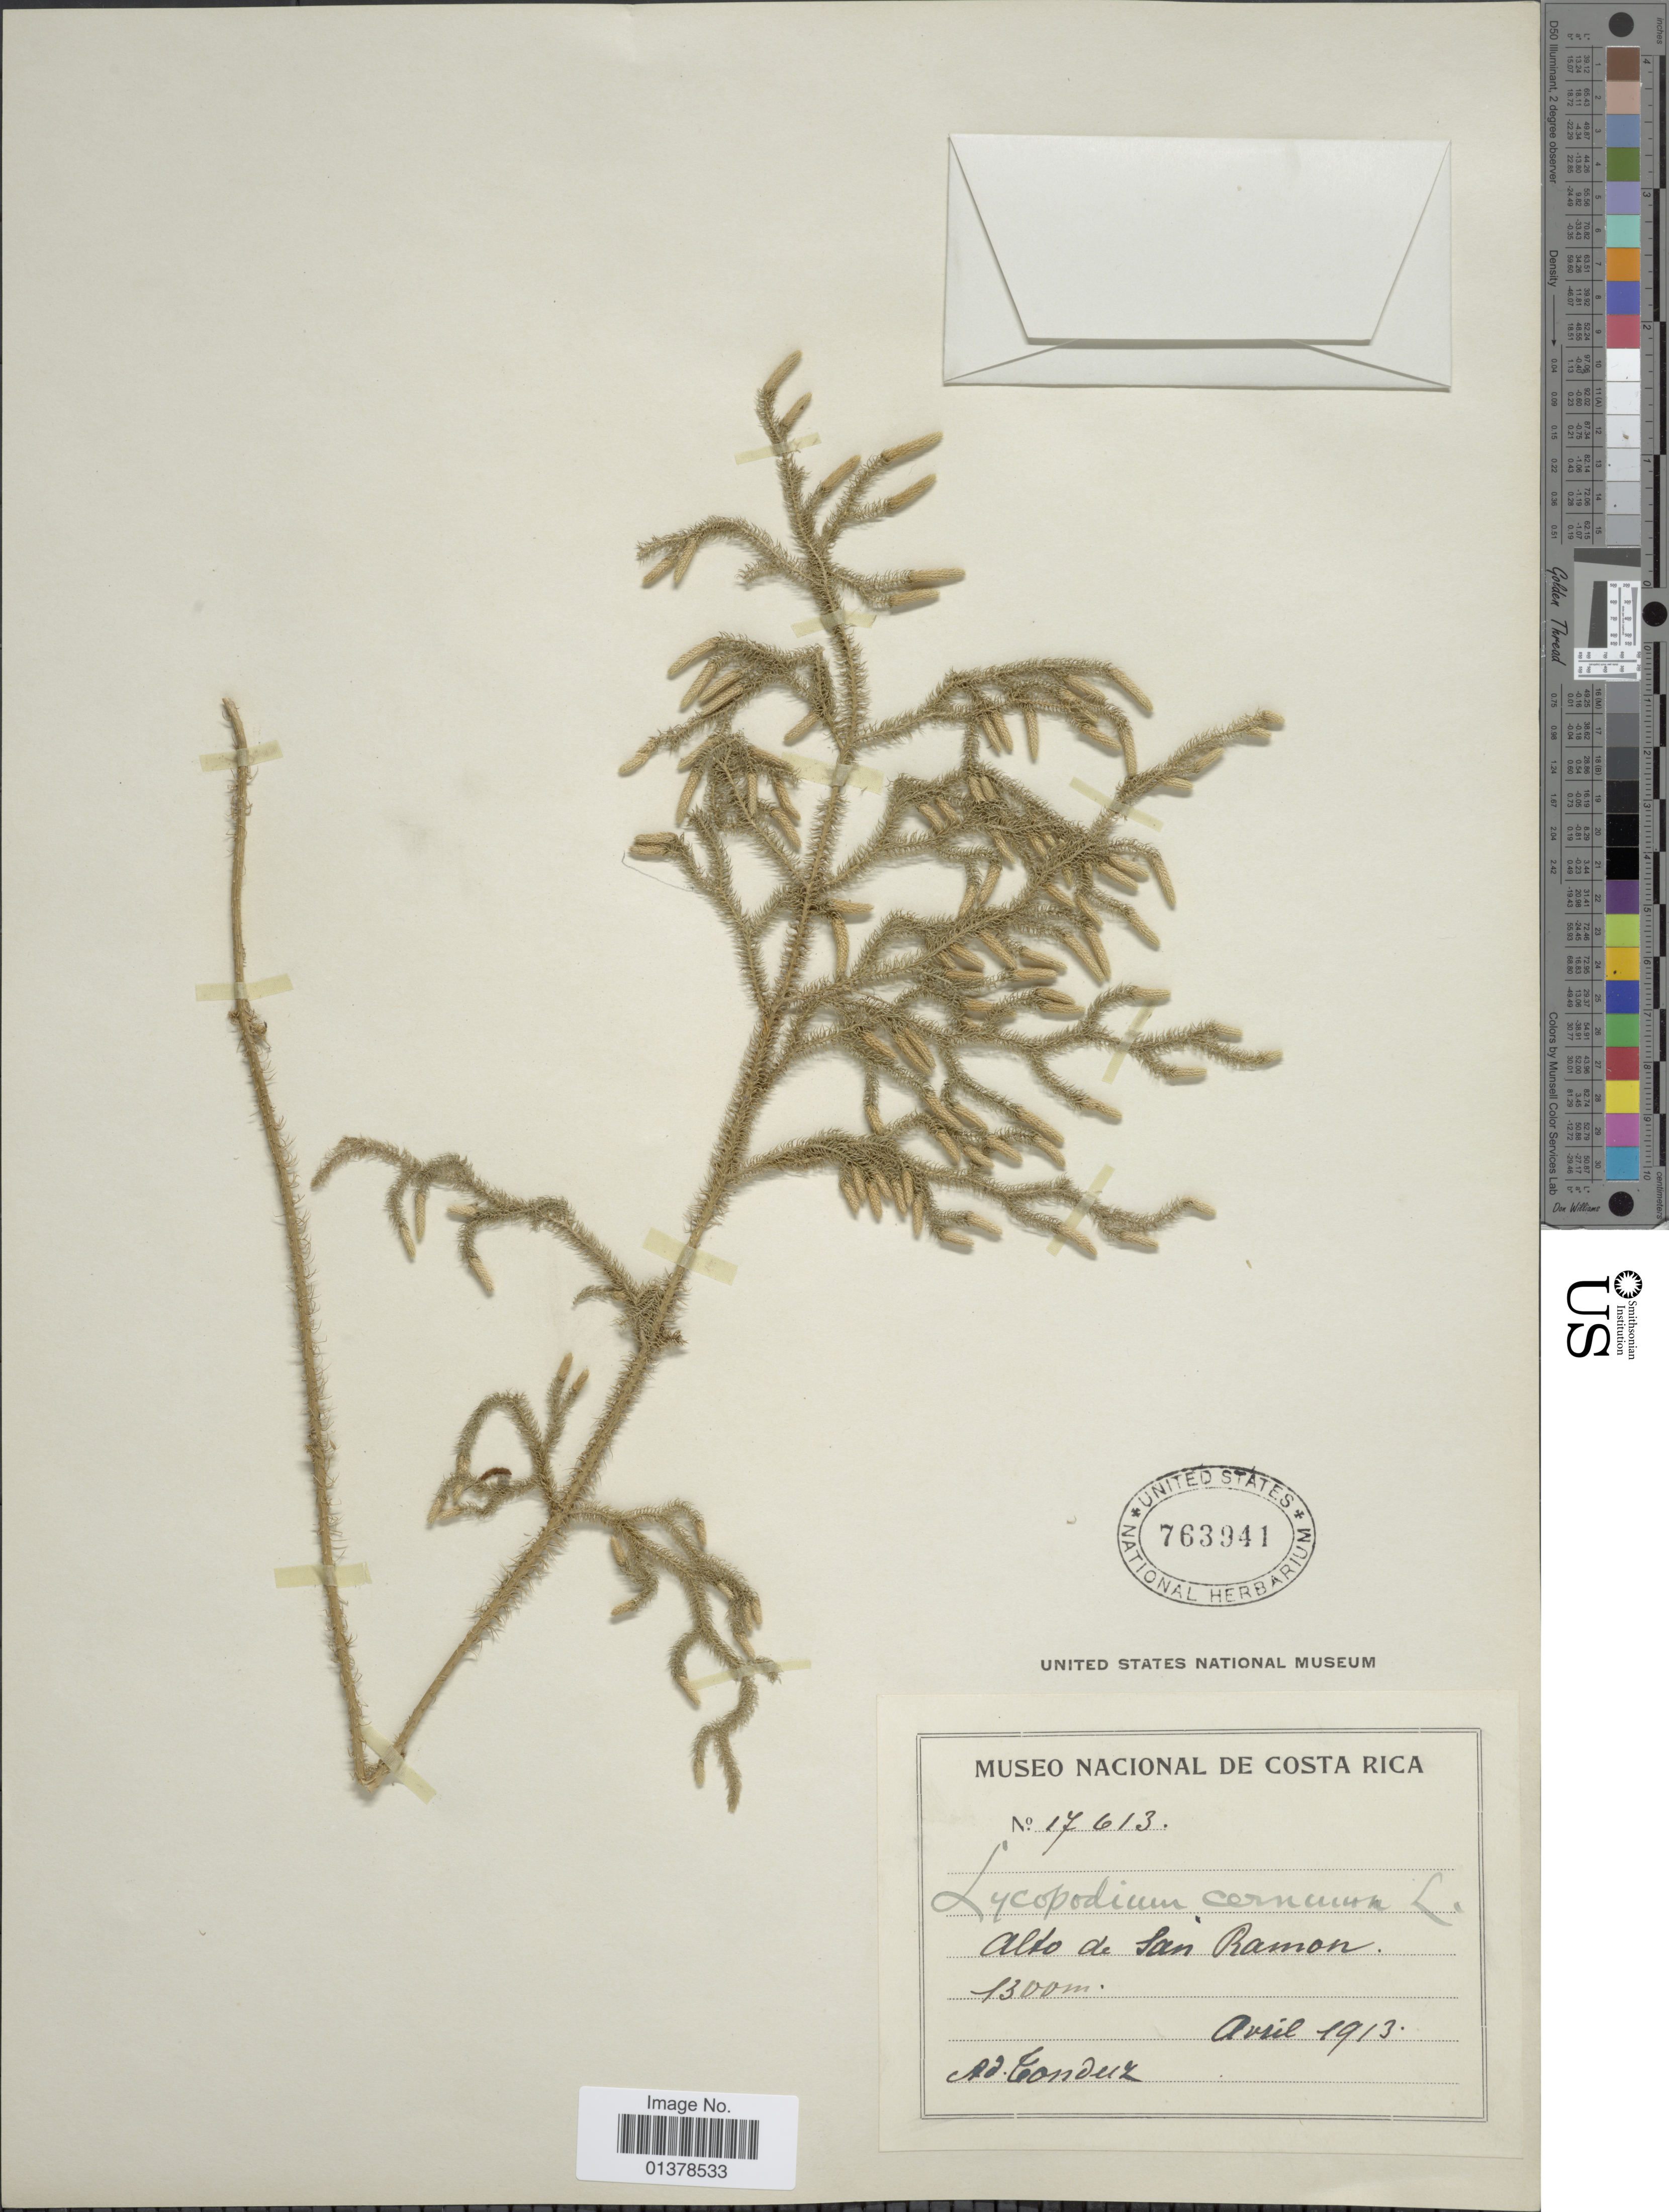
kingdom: Plantae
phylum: Tracheophyta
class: Lycopodiopsida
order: Lycopodiales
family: Lycopodiaceae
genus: Palhinhaea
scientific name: Palhinhaea cernua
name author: (L.) Vasc. & Franco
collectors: A. Tonduz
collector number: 17613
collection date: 1913-04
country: Costa Rica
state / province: Alajuela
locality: Alto de San Ramon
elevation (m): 1300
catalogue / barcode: US 763941